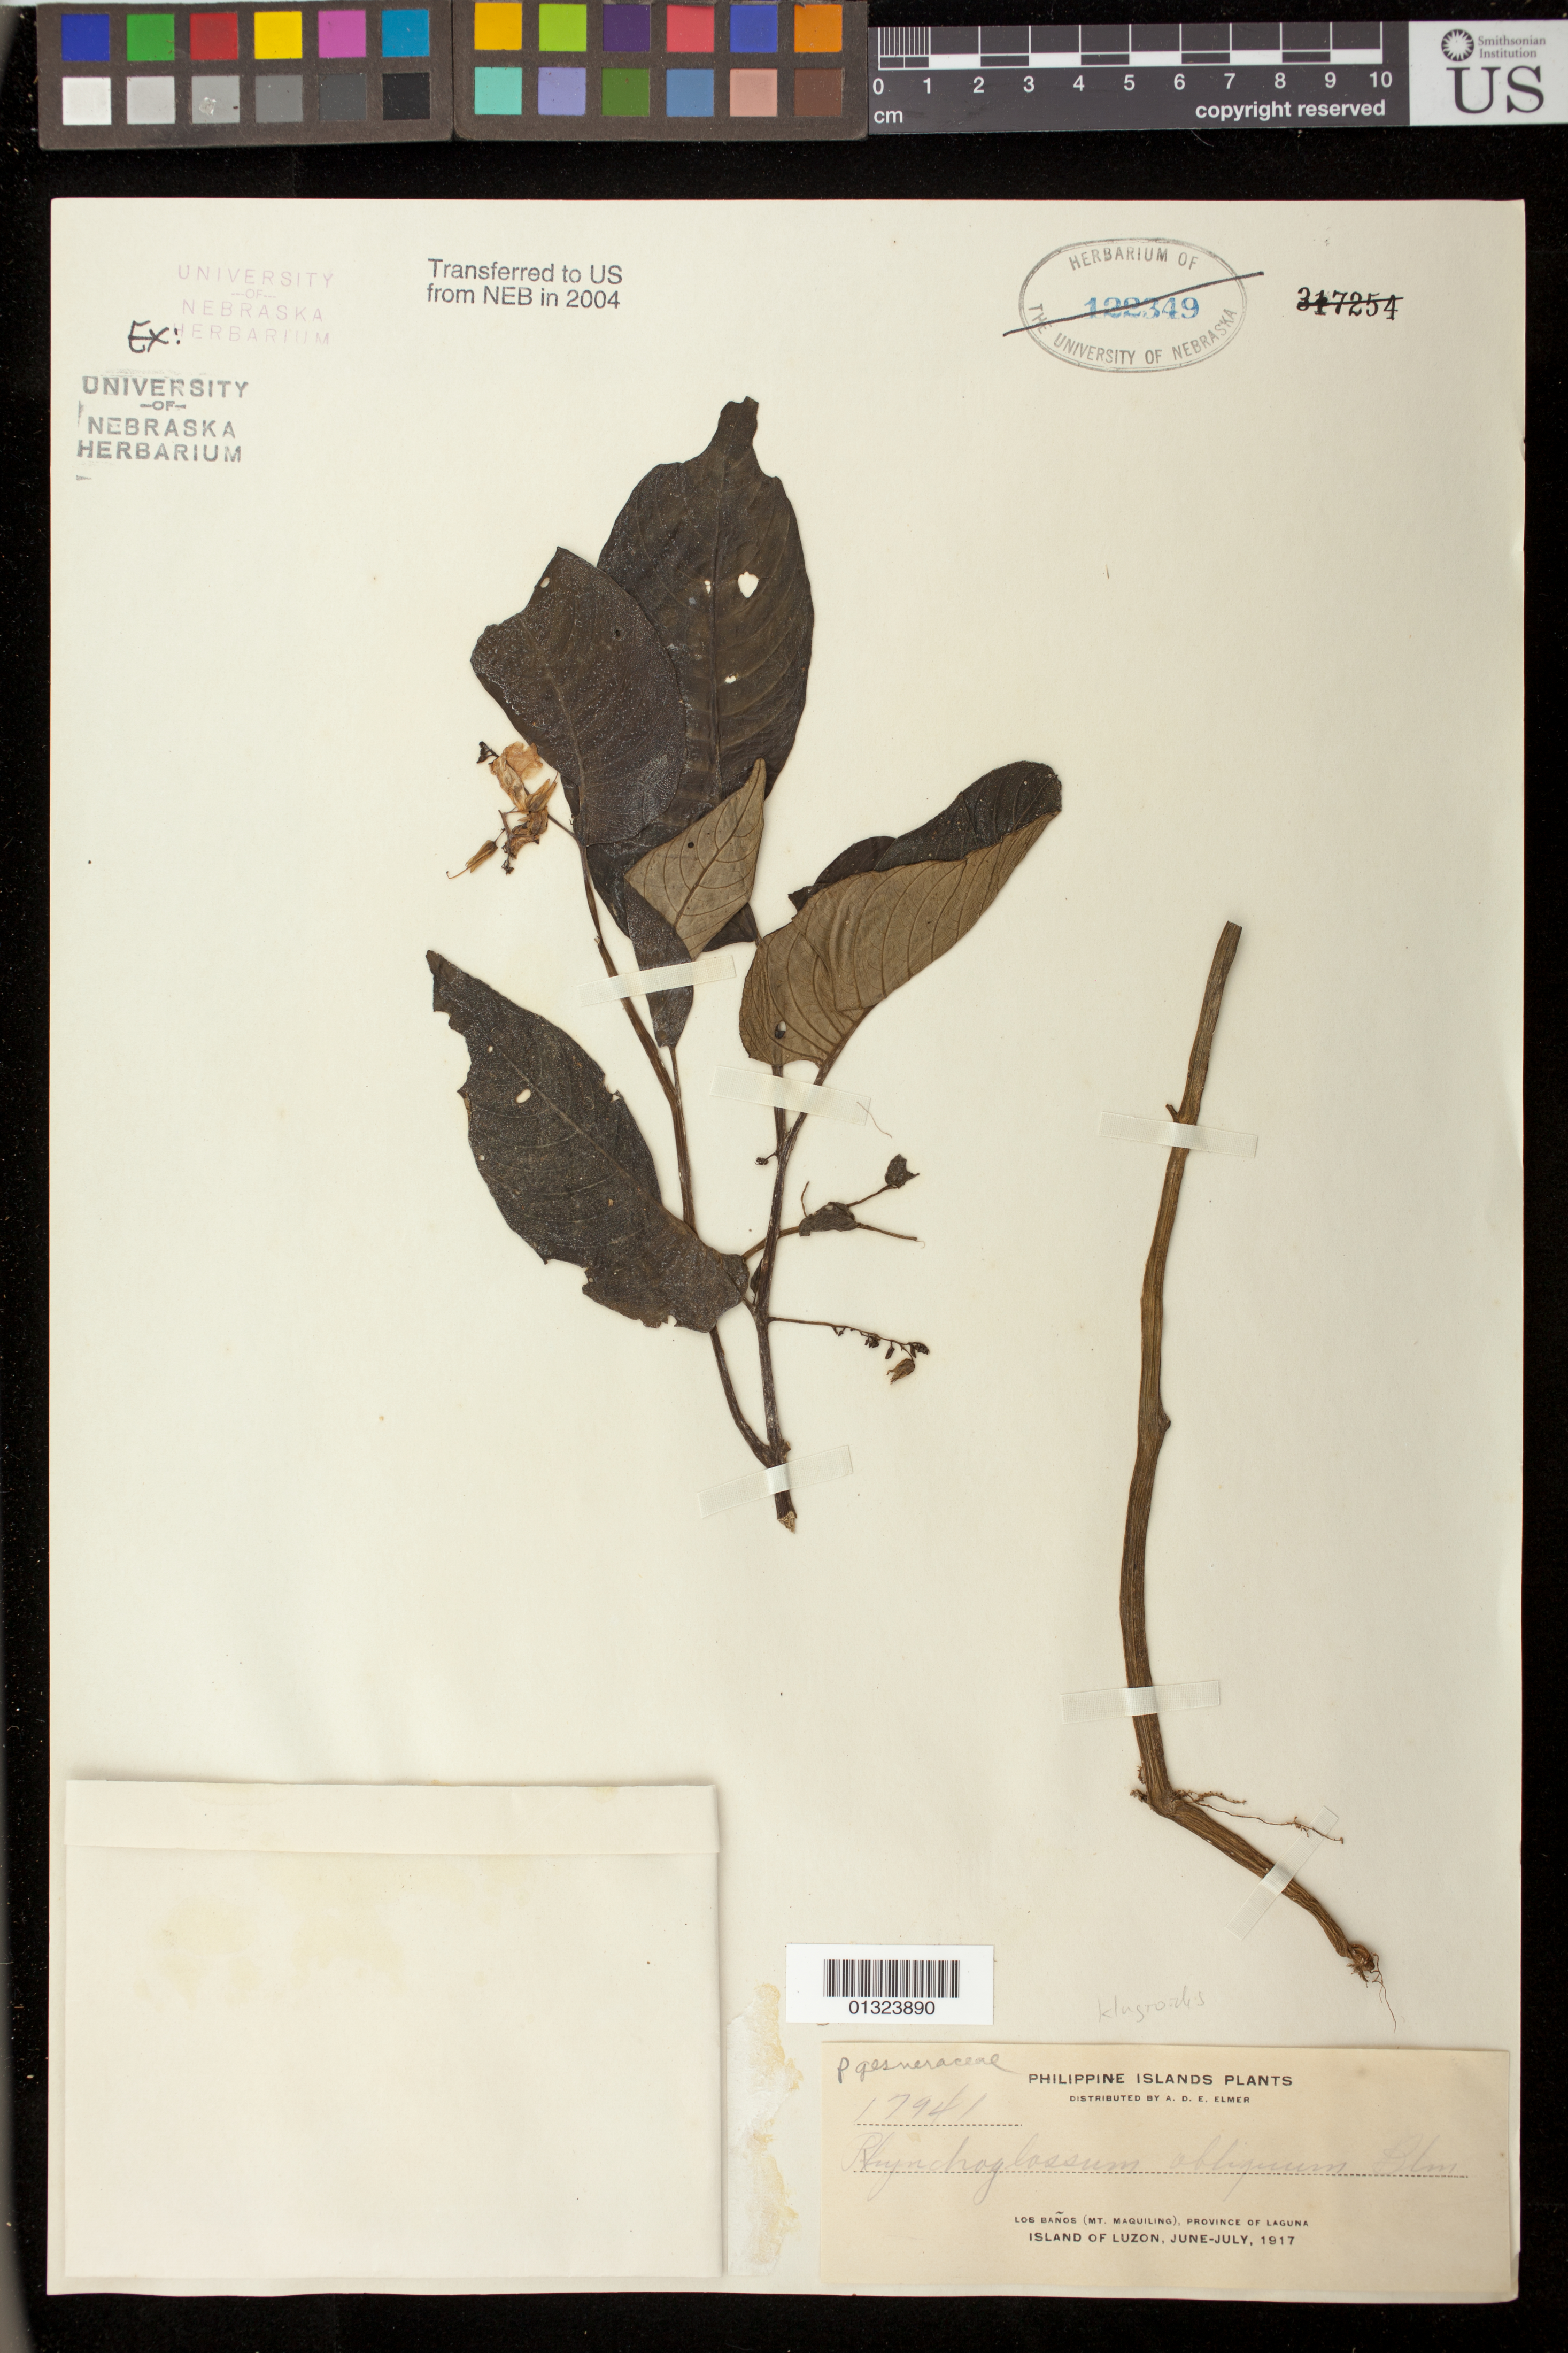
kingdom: Plantae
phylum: Tracheophyta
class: Magnoliopsida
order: Lamiales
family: Gesneriaceae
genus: Rhynchoglossum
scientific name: Rhynchoglossum klugioides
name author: C.B. Clarke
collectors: A. D. E. Elmer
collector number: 17941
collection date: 1917-06/1917-07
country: Philippines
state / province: Calabarzon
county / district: Laguna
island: Luzon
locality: Los Banos (Mt. Maquiling)